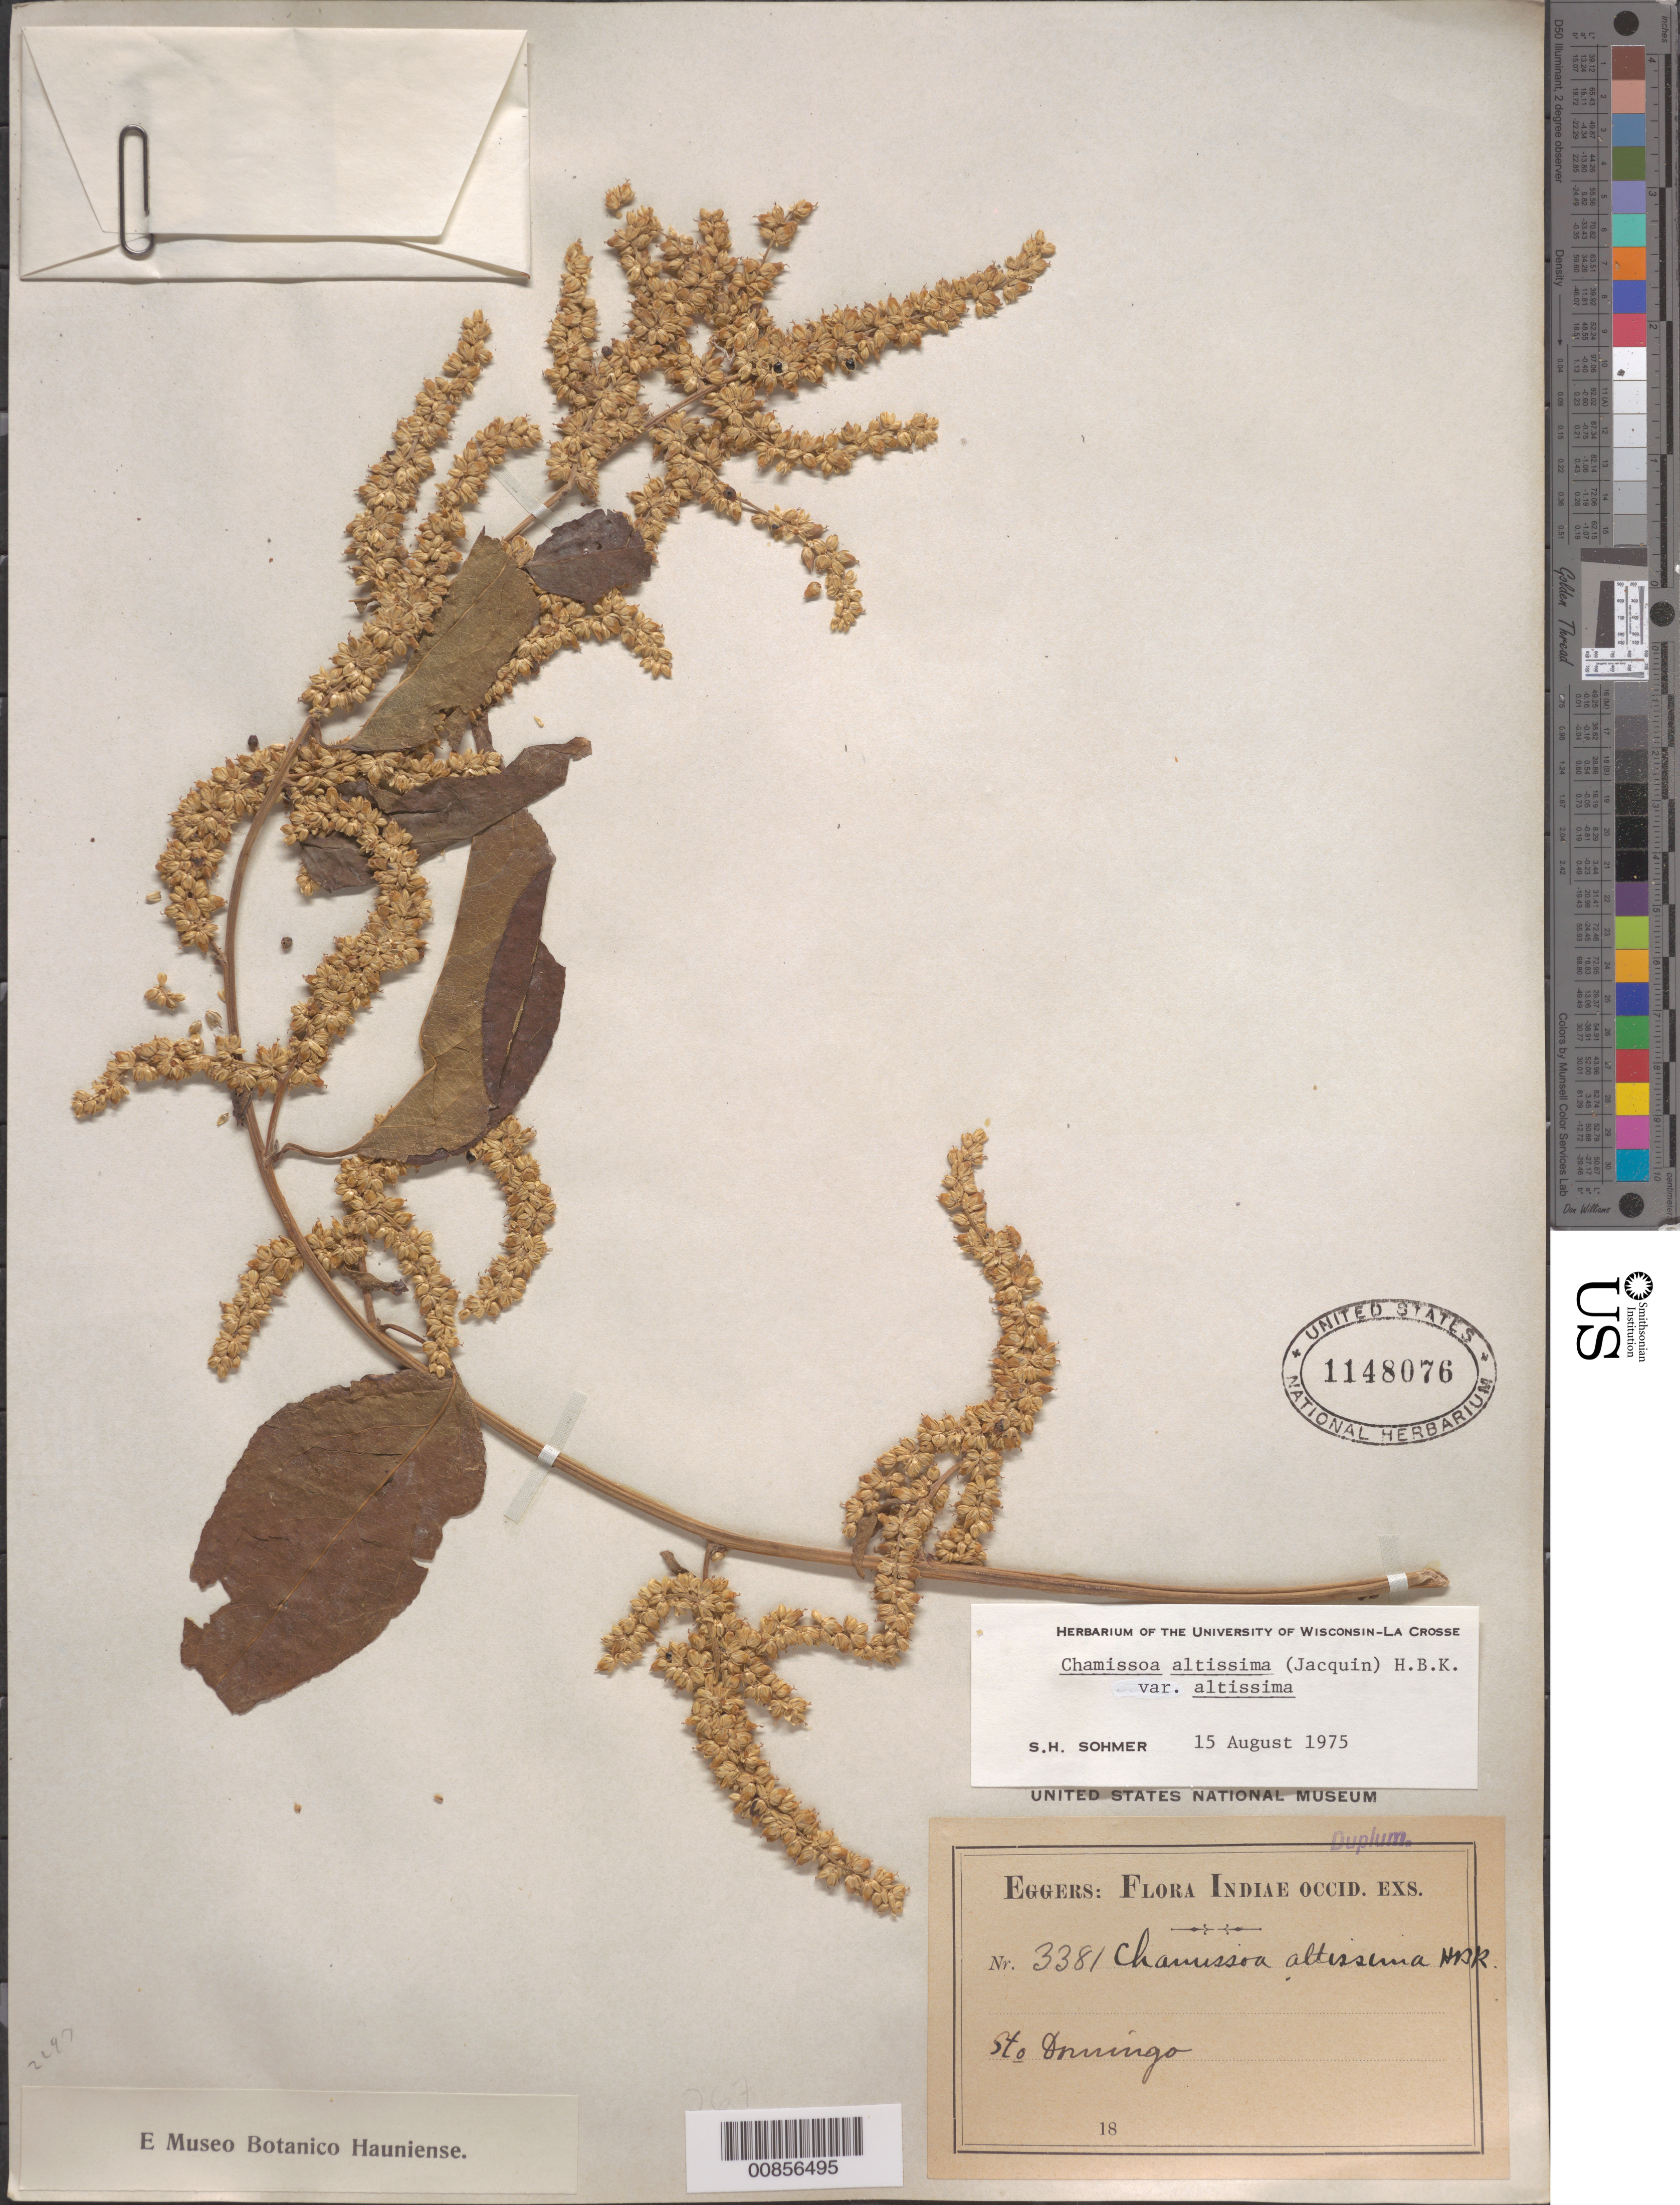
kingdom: Plantae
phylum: Tracheophyta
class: Magnoliopsida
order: Caryophyllales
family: Amaranthaceae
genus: Chamissoa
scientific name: Chamissoa altissima var. altissima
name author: (Jacq.) Kunth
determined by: Sohmer, S. H.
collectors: H. F. A. von Eggers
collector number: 3381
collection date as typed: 1800 to -- --- 1899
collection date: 1800/1899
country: Dominican Republic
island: Hispaniola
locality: Sto. Domingo.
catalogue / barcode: US 1148076